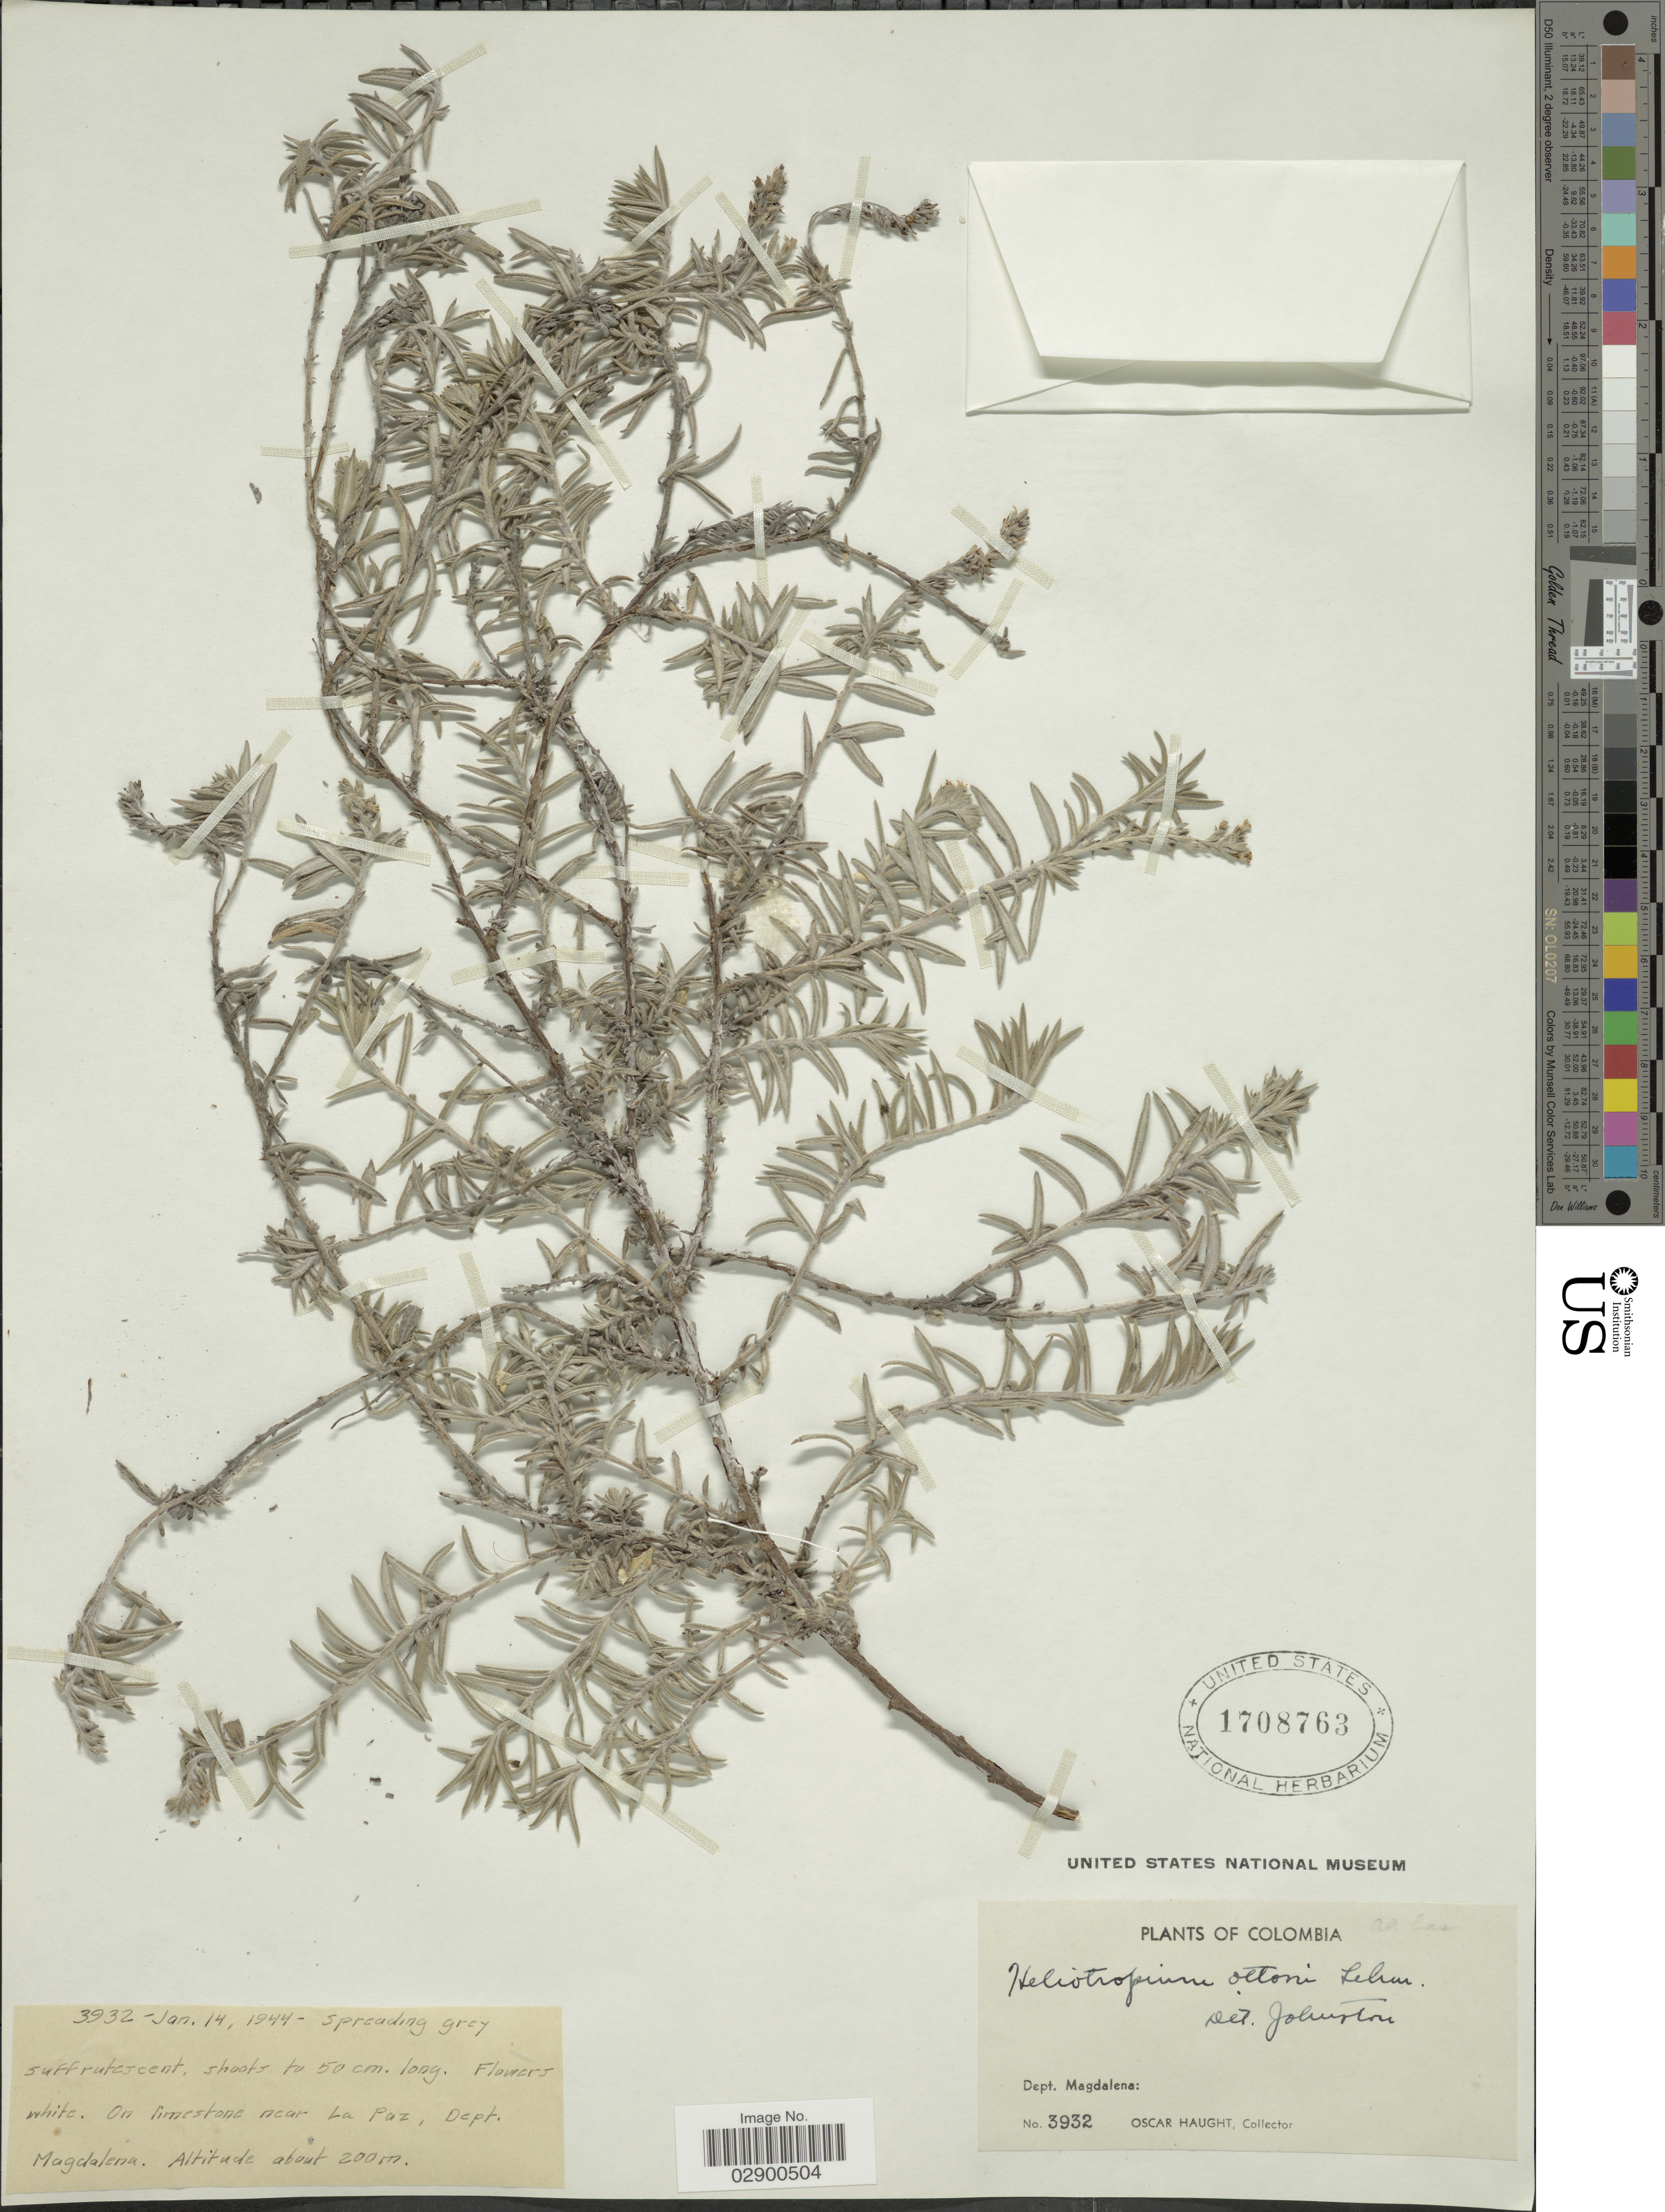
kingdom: Plantae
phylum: Tracheophyta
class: Magnoliopsida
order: Boraginales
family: Heliotropiaceae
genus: Heliotropium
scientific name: Heliotropium ottonii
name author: Lehm.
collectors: O. Haught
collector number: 3932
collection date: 1944-01-14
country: Colombia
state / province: Magdalena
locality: Dept. Magdalena, On limestone near La Paz.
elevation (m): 200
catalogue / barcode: US 1708763